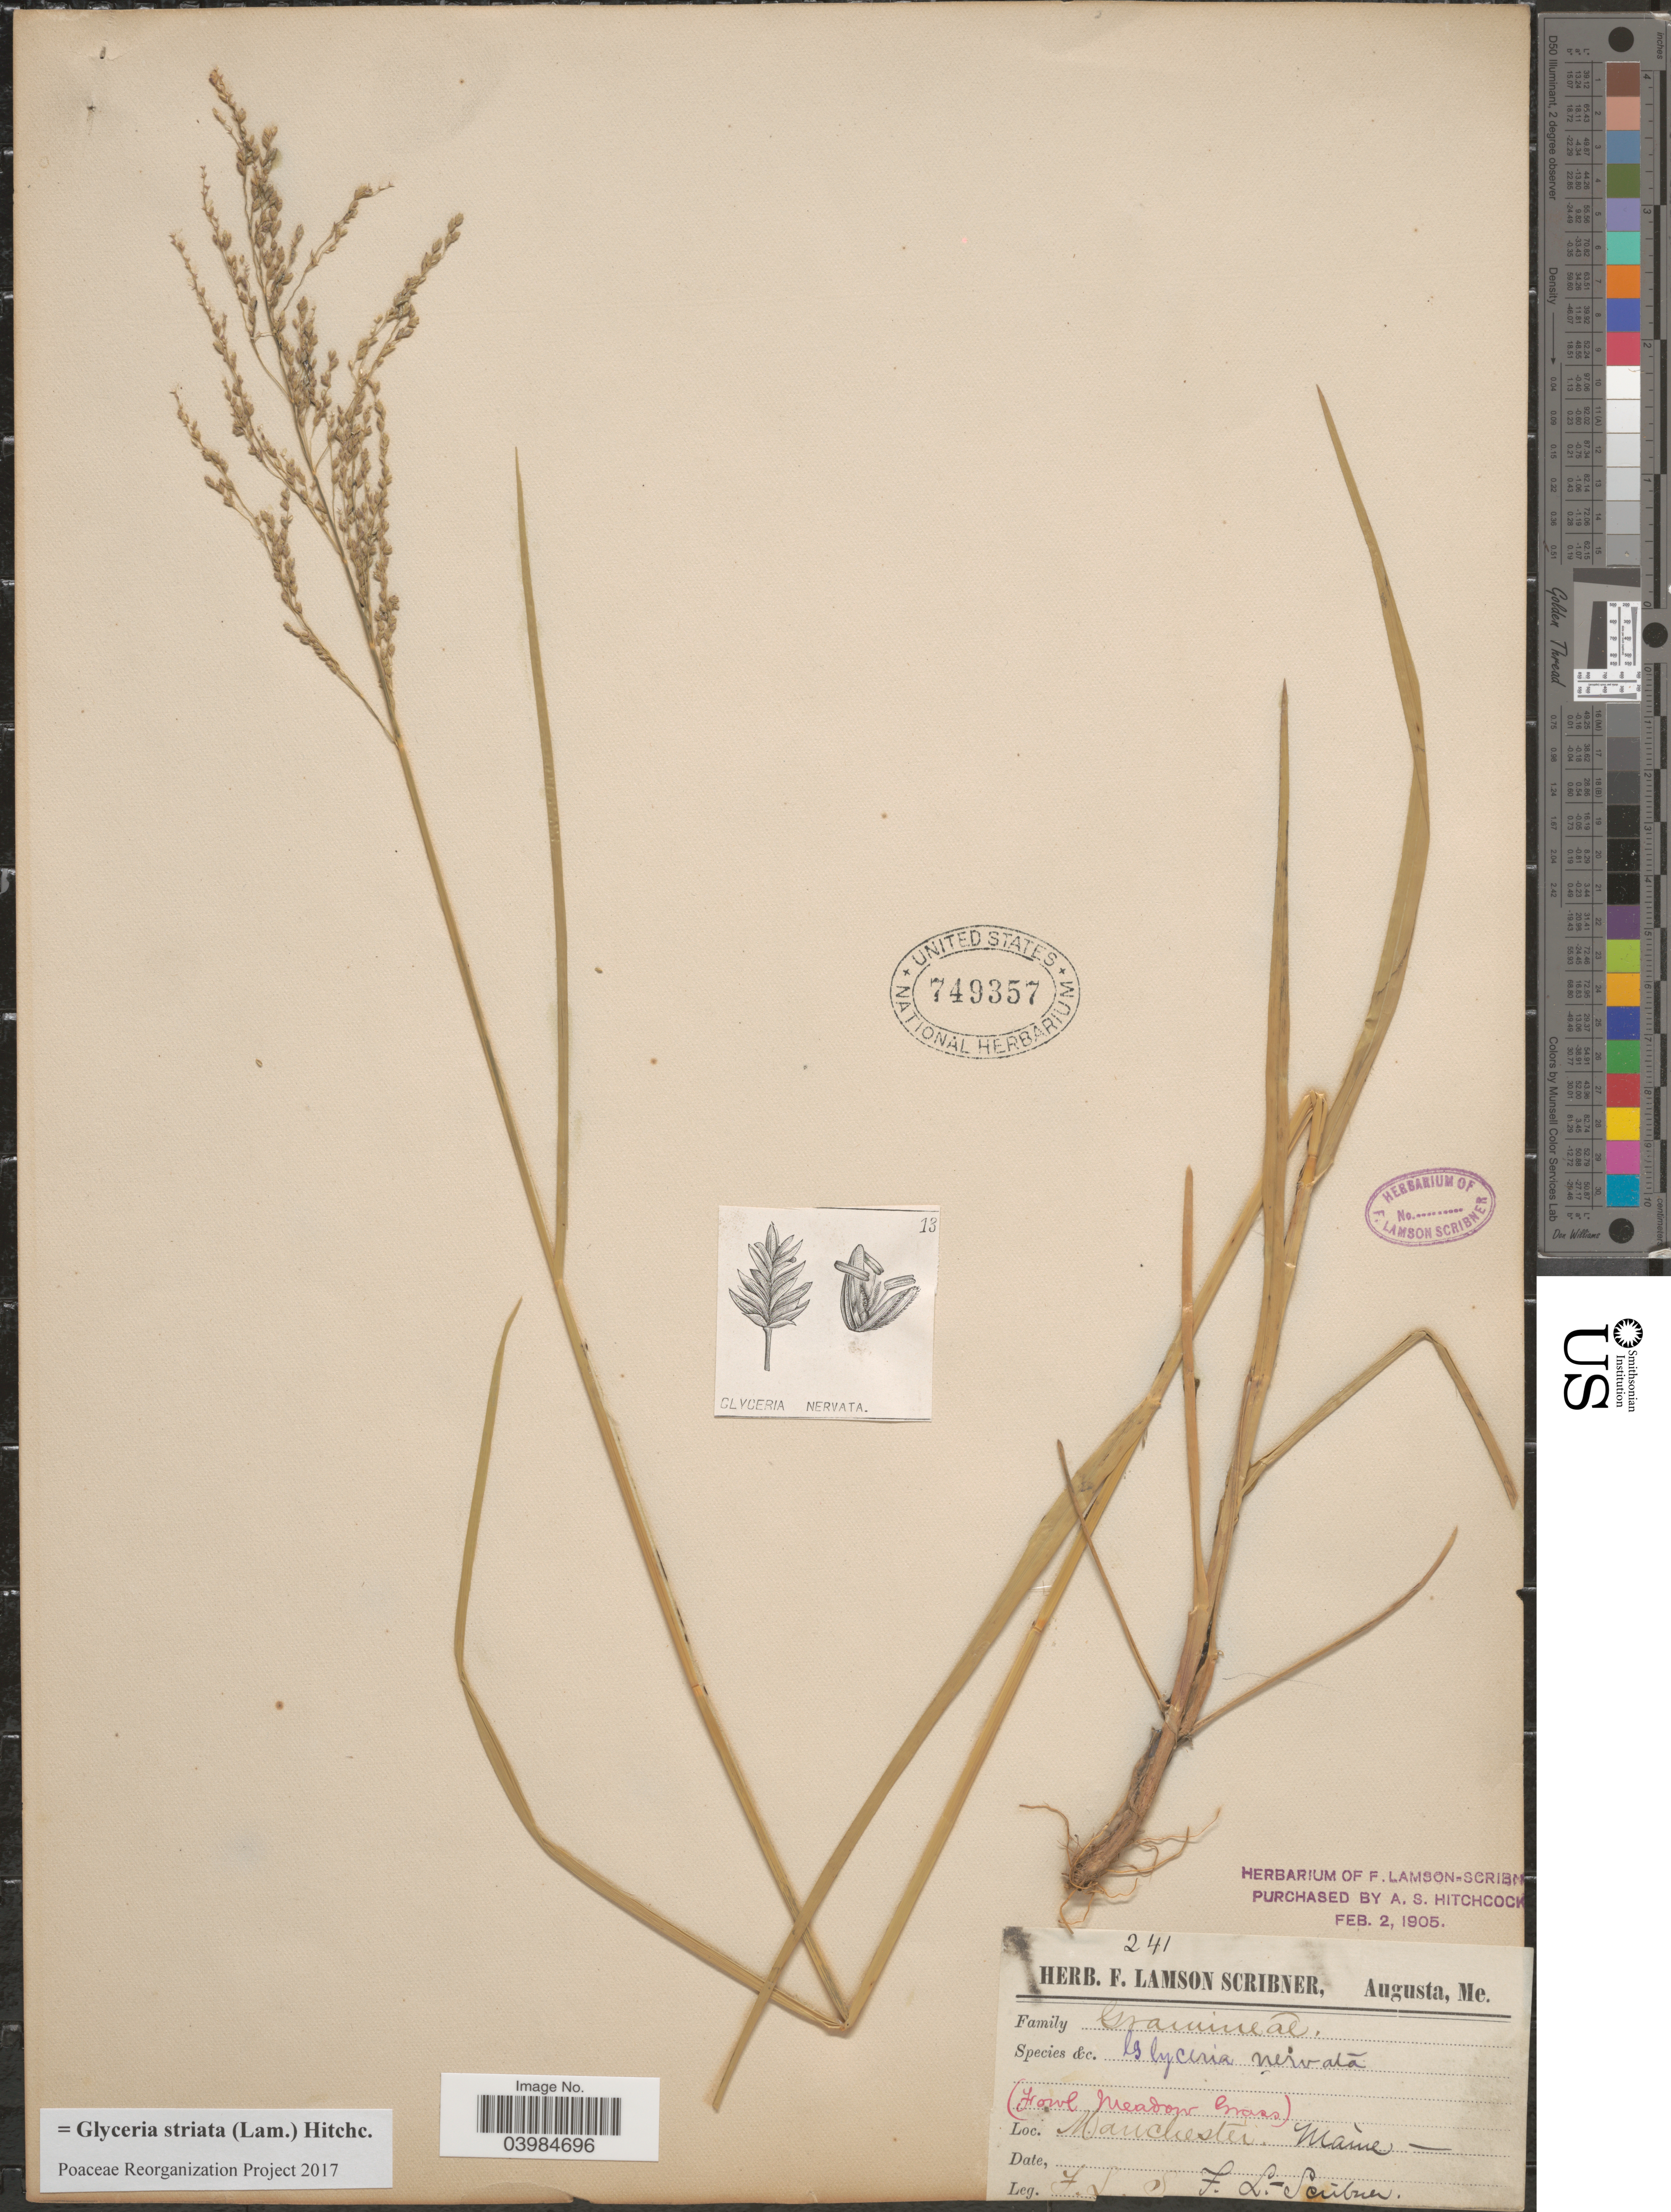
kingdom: Plantae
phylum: Tracheophyta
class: Liliopsida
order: Poales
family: Poaceae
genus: Glyceria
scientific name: Glyceria striata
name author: (Lam.) Hitchc.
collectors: F. Lamson-Scribner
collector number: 241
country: United States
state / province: Maine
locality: Manchester.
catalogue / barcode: US 749357